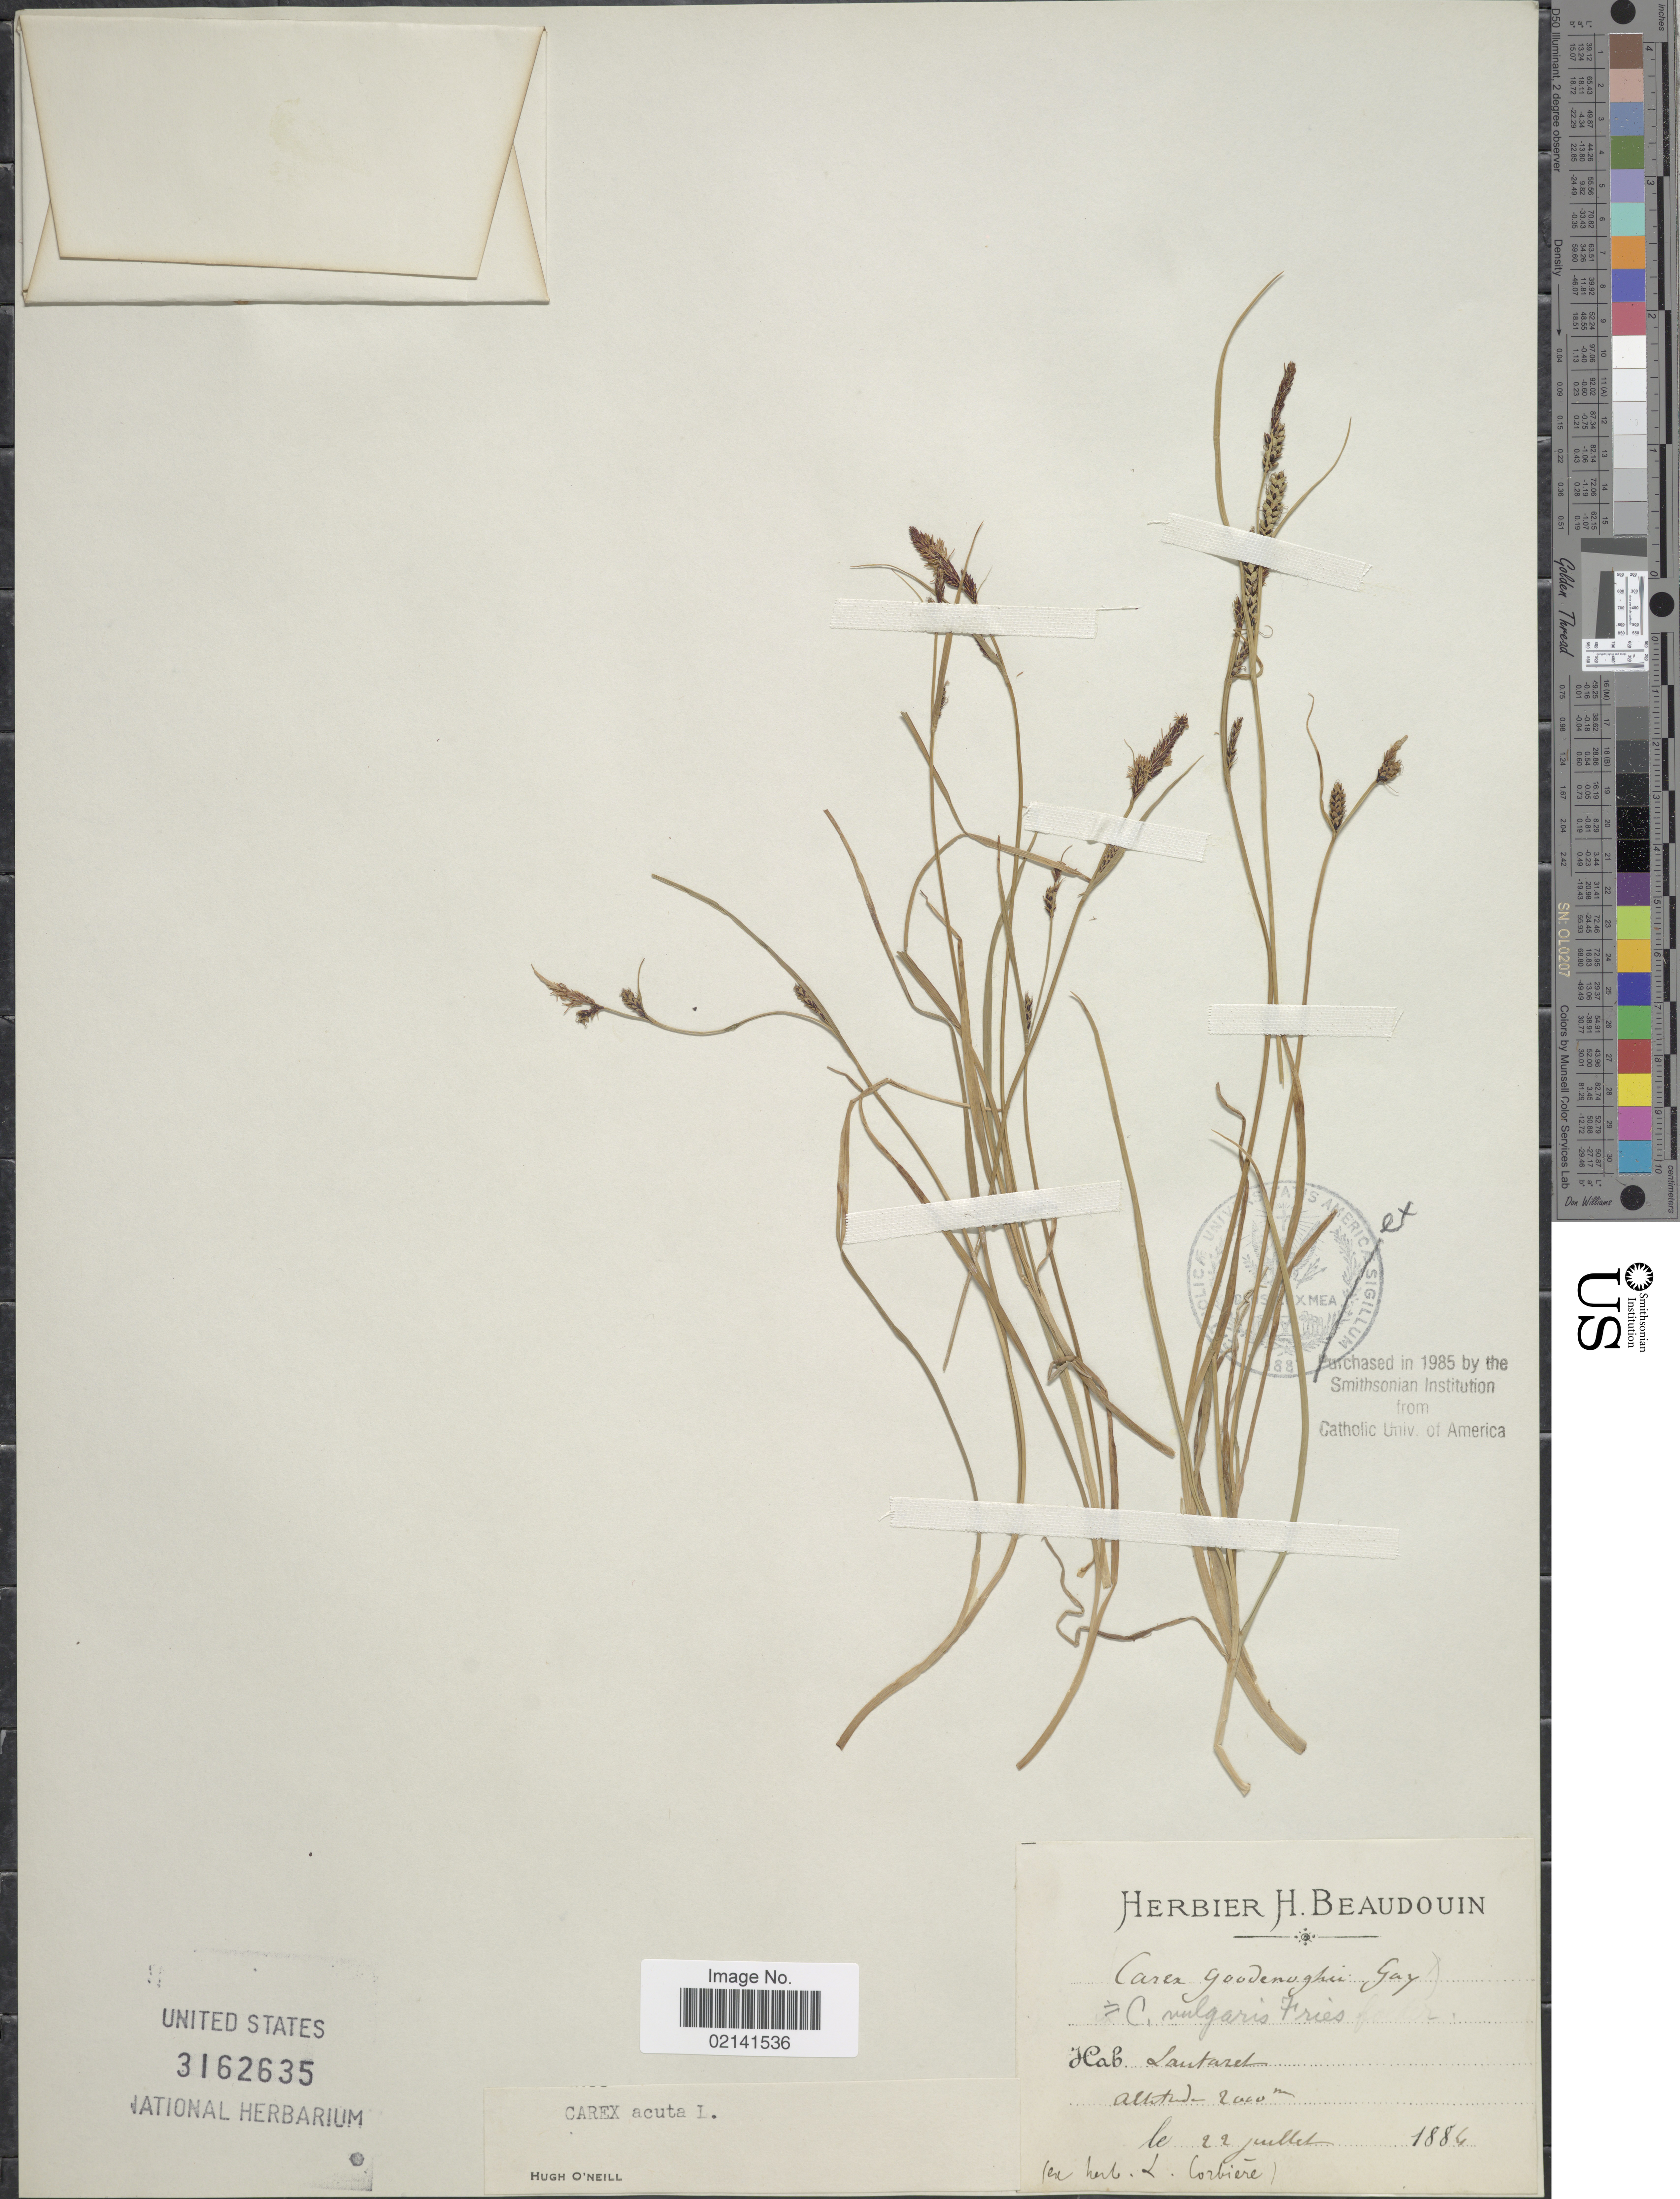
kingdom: Plantae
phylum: Tracheophyta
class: Liliopsida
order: Poales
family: Cyperaceae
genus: Carex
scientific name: Carex acuta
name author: L.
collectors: Ex Herb. L. Corbiere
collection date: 1886-07-22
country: France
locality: Lautaret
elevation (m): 2000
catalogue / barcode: US 3162635